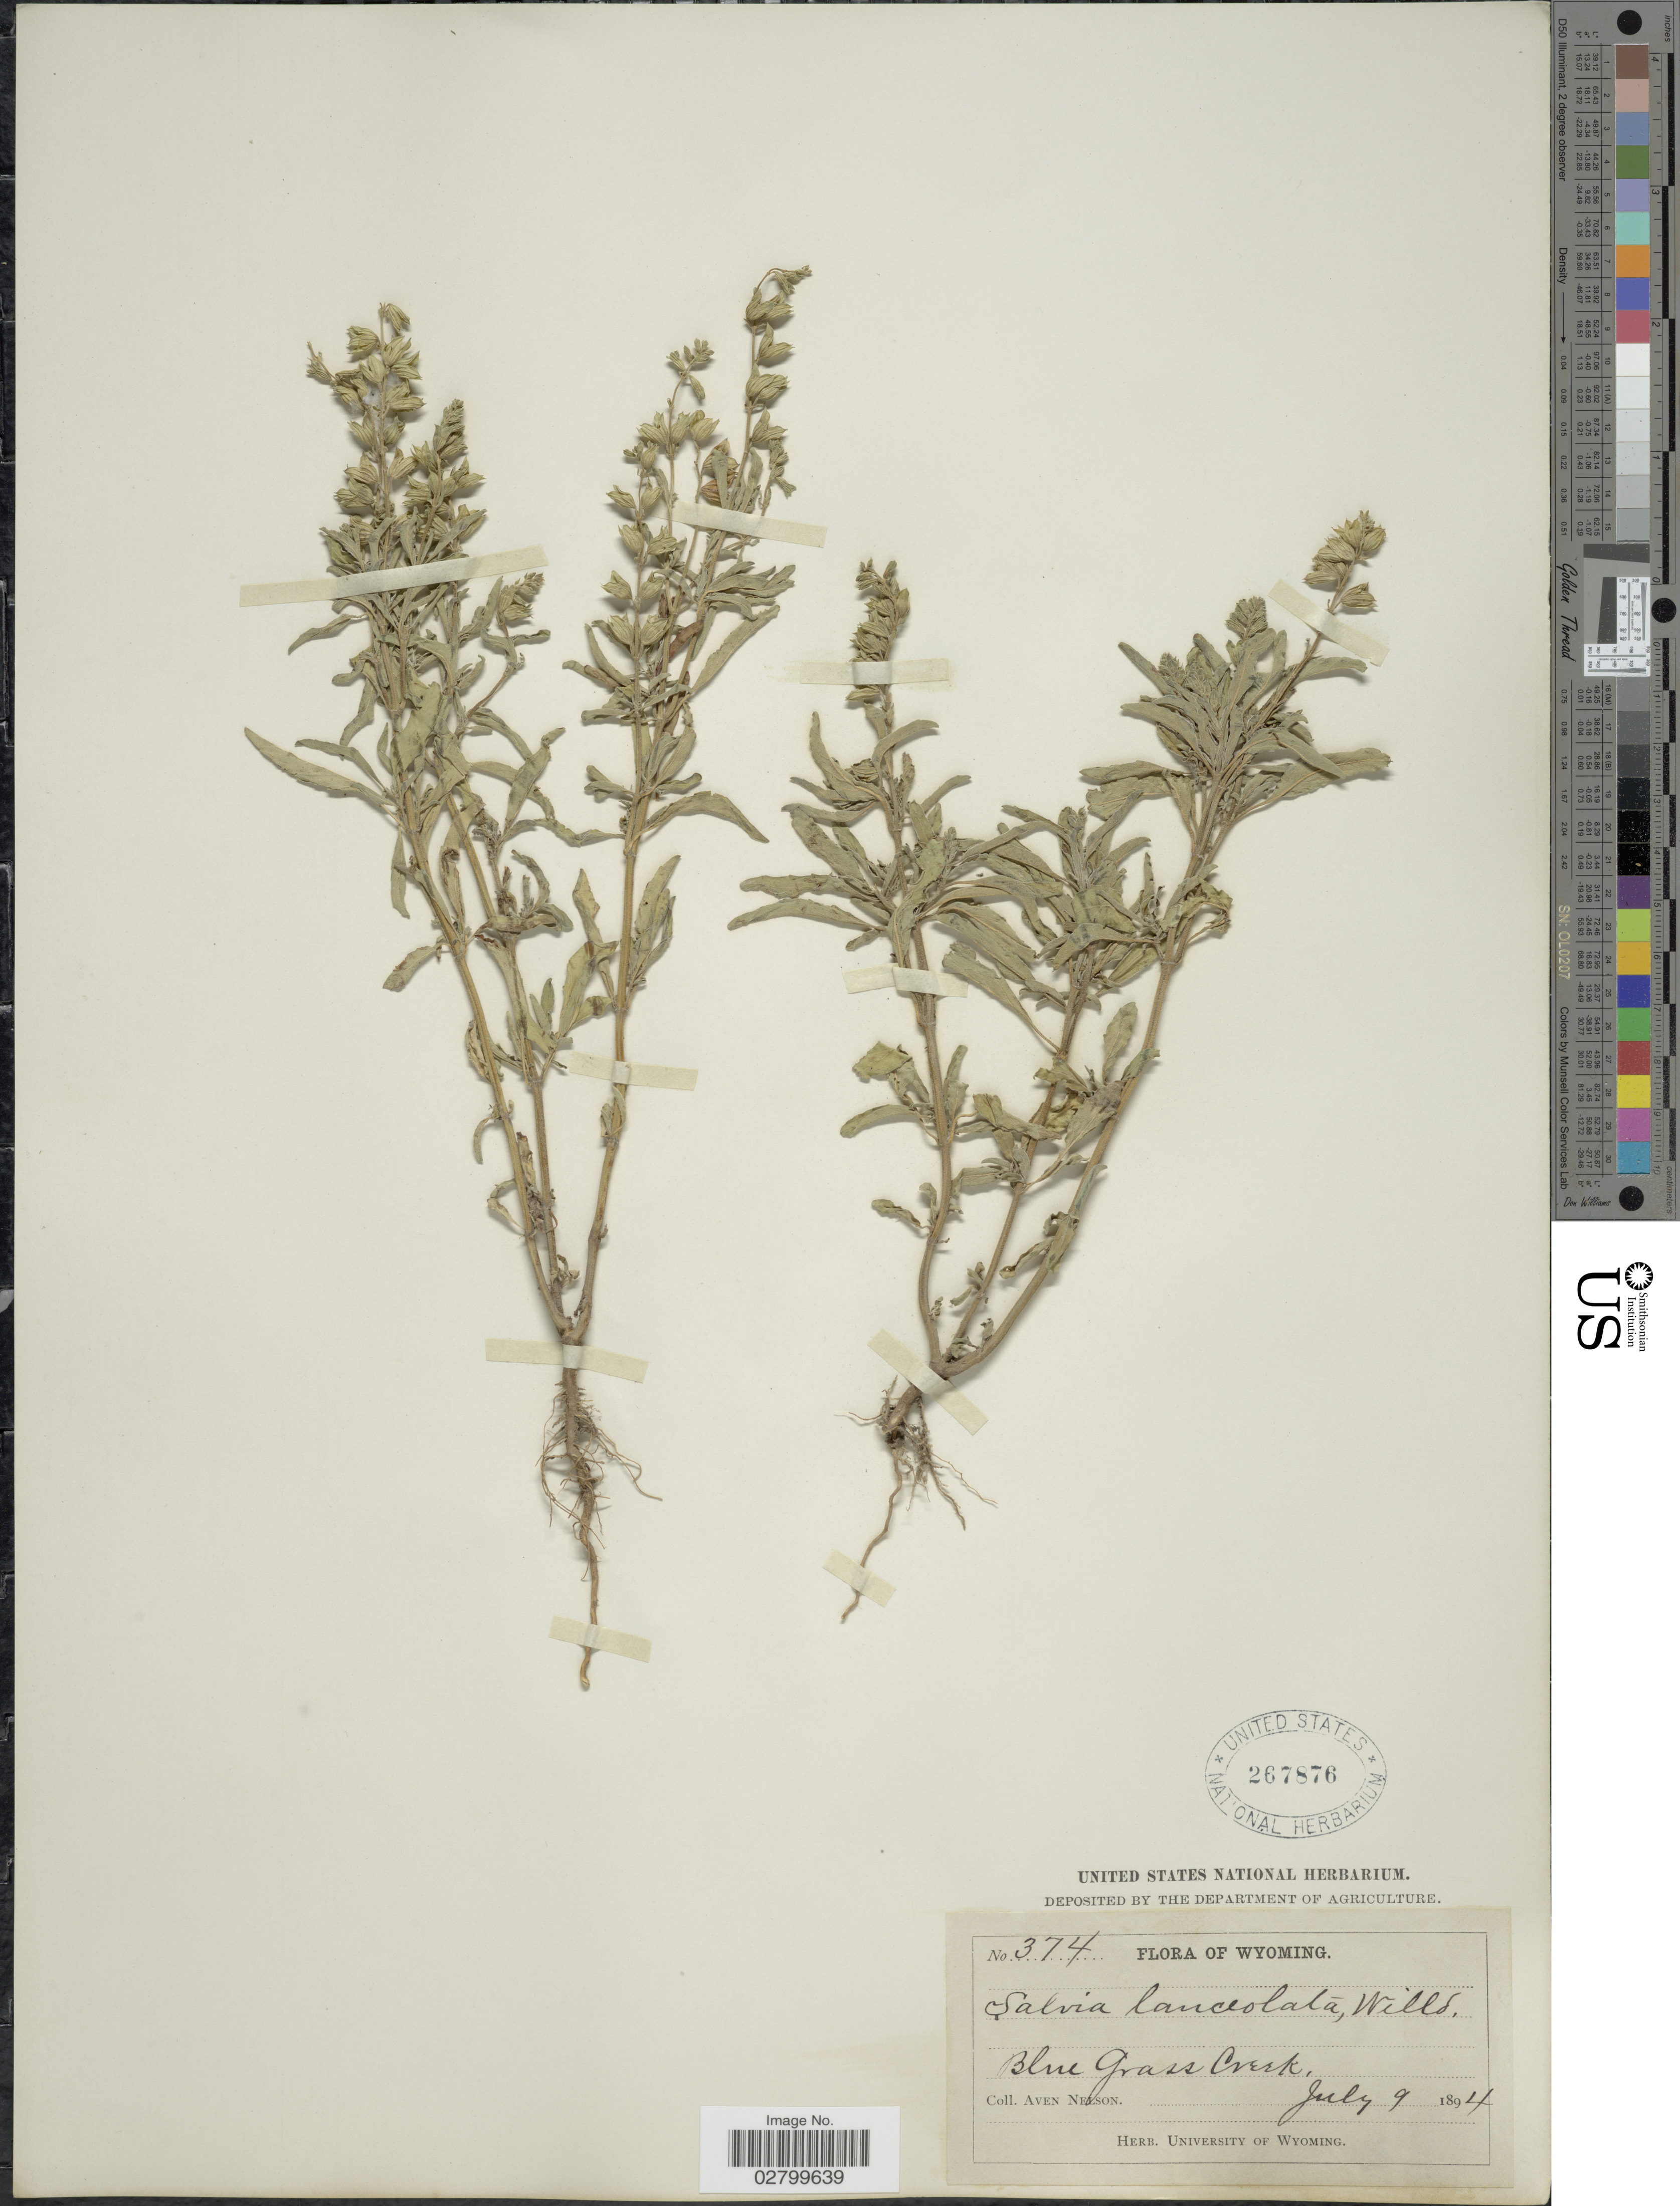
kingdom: Plantae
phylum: Tracheophyta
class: Magnoliopsida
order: Lamiales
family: Lamiaceae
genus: Salvia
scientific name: Salvia lanceolata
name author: Brouss.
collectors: A. Nelson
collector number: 374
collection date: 1894-07-09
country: United States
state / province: Wyoming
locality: Blue Grass Creek.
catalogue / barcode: US 267876